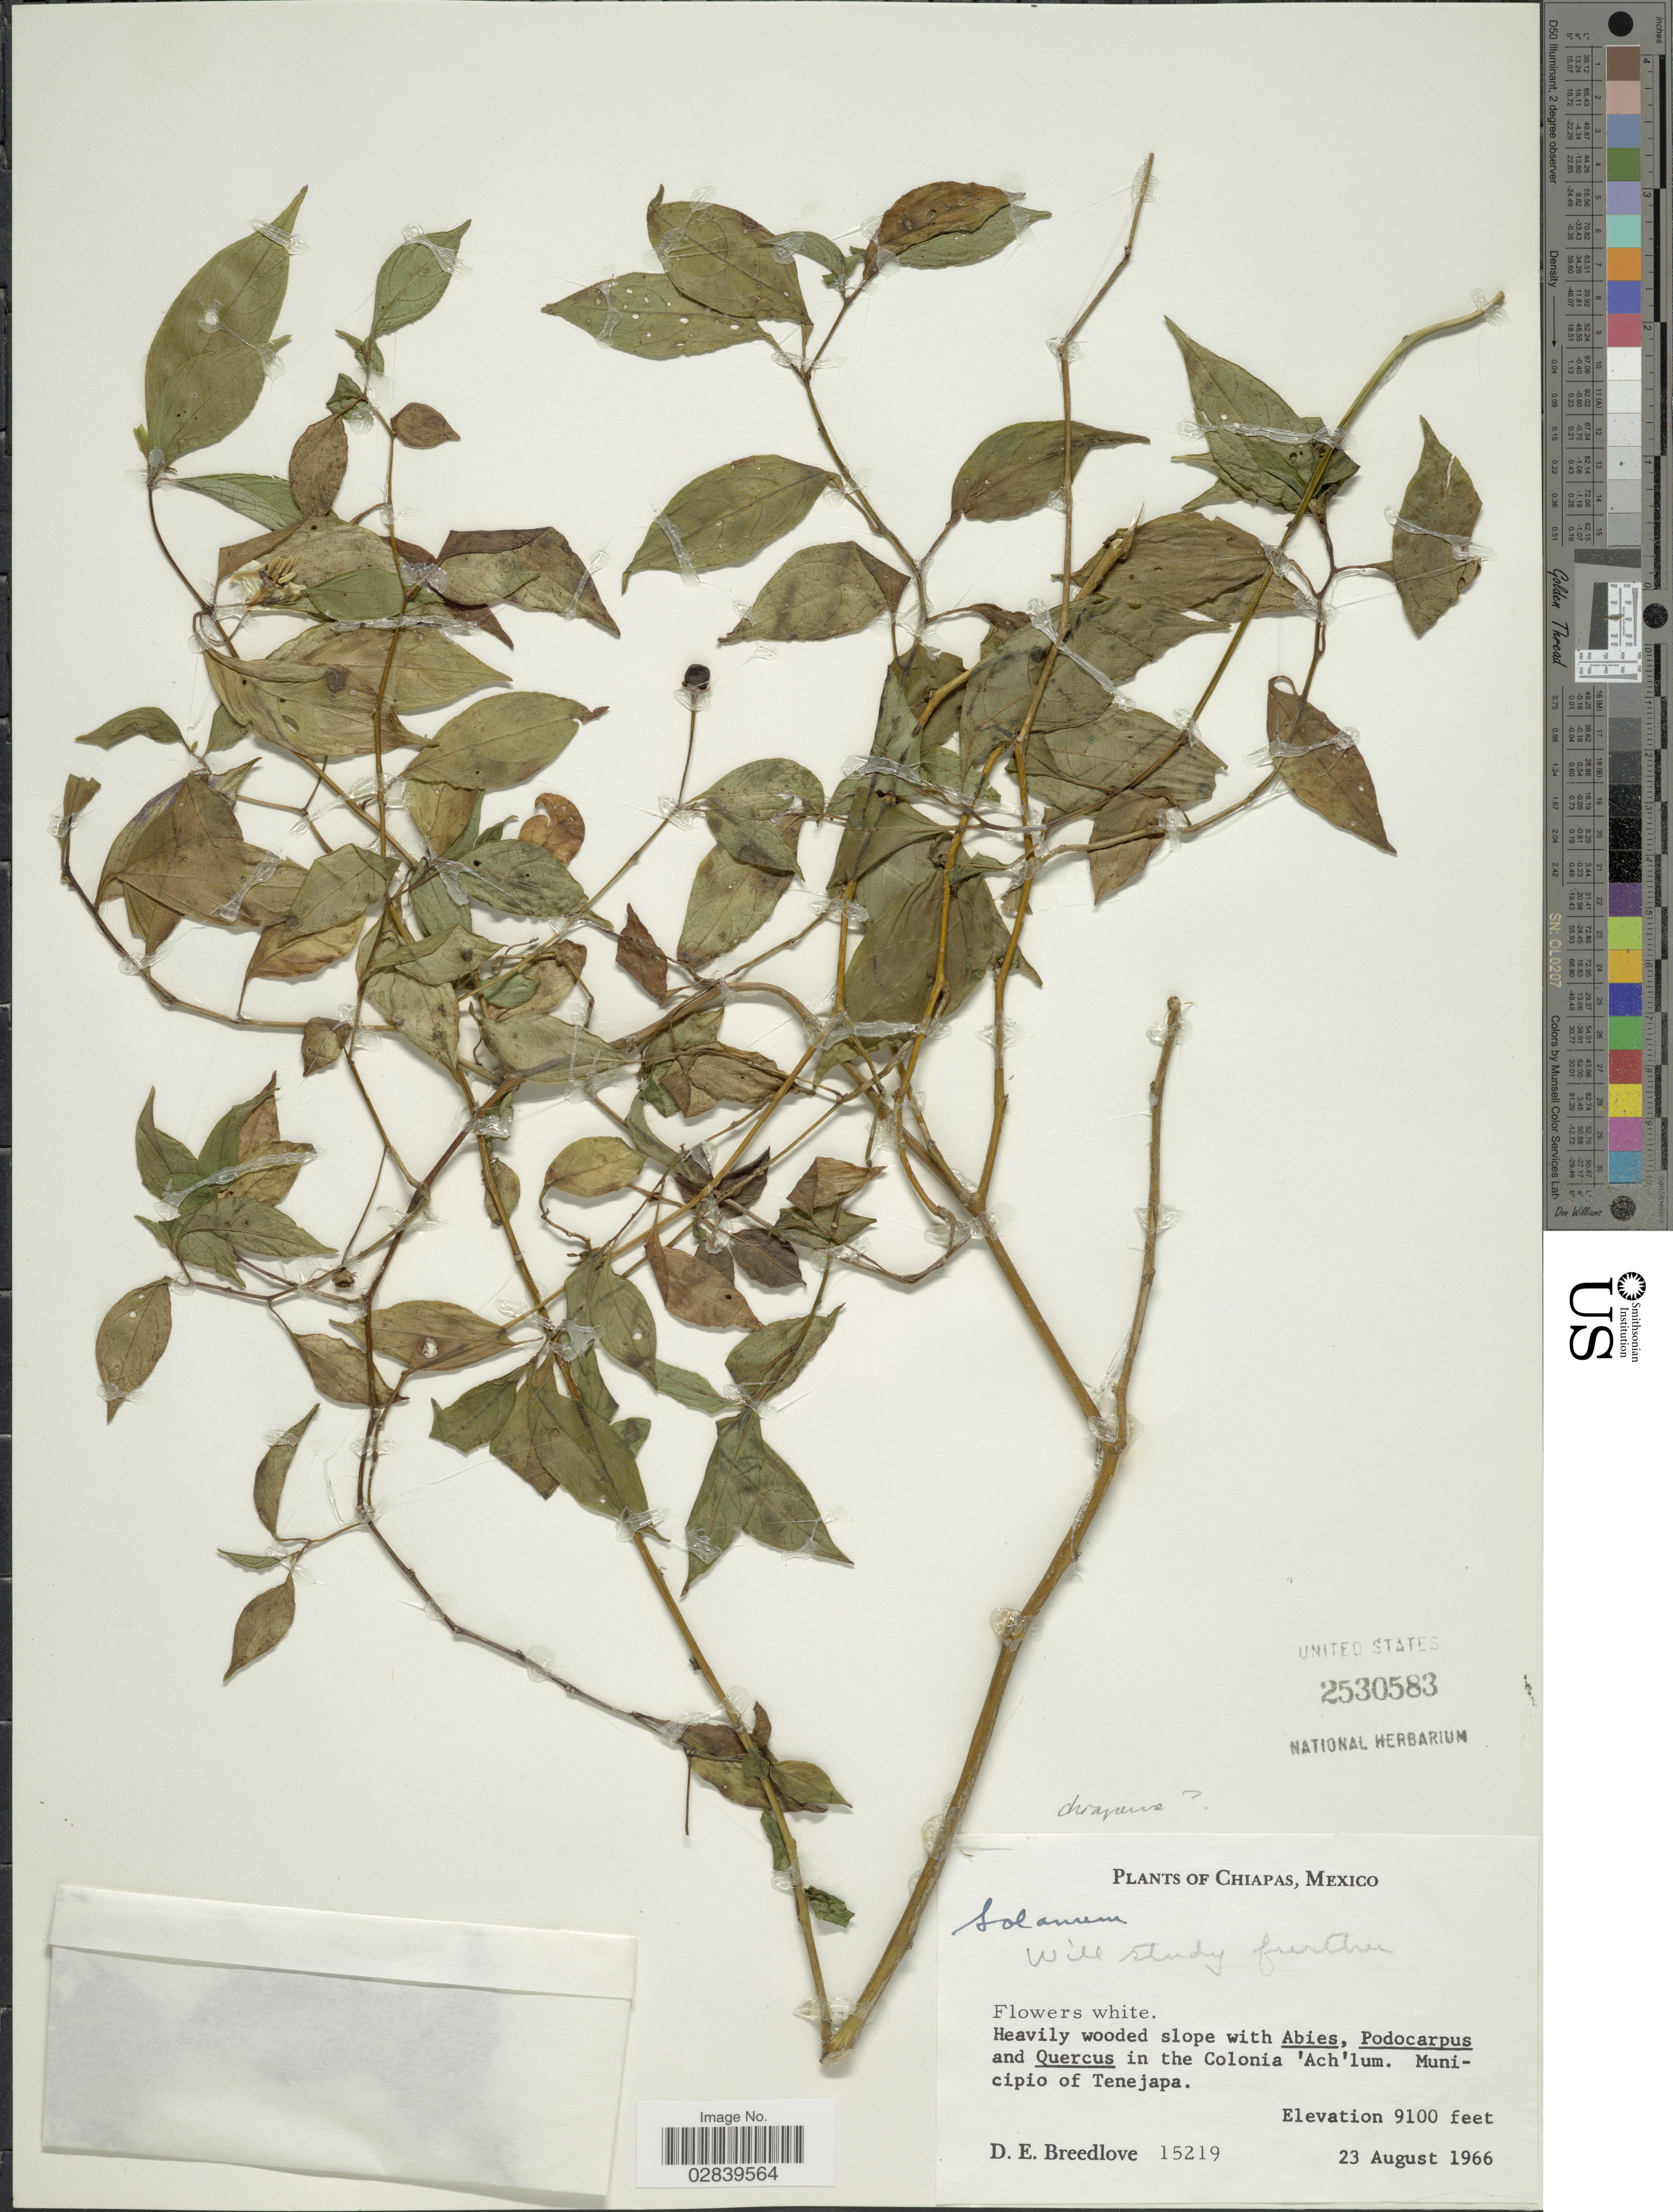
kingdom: Plantae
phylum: Tracheophyta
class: Magnoliopsida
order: Solanales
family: Solanaceae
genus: Lycianthes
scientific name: Lycianthes chiapensis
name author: (Brandegee) Standl.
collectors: D. E. Breedlove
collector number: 15219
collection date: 1966-08-23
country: Mexico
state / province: Chiapas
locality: In the Colonia 'Ach'lum. Municipio of Tenejapa.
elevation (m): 2774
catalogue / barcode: US 2530583